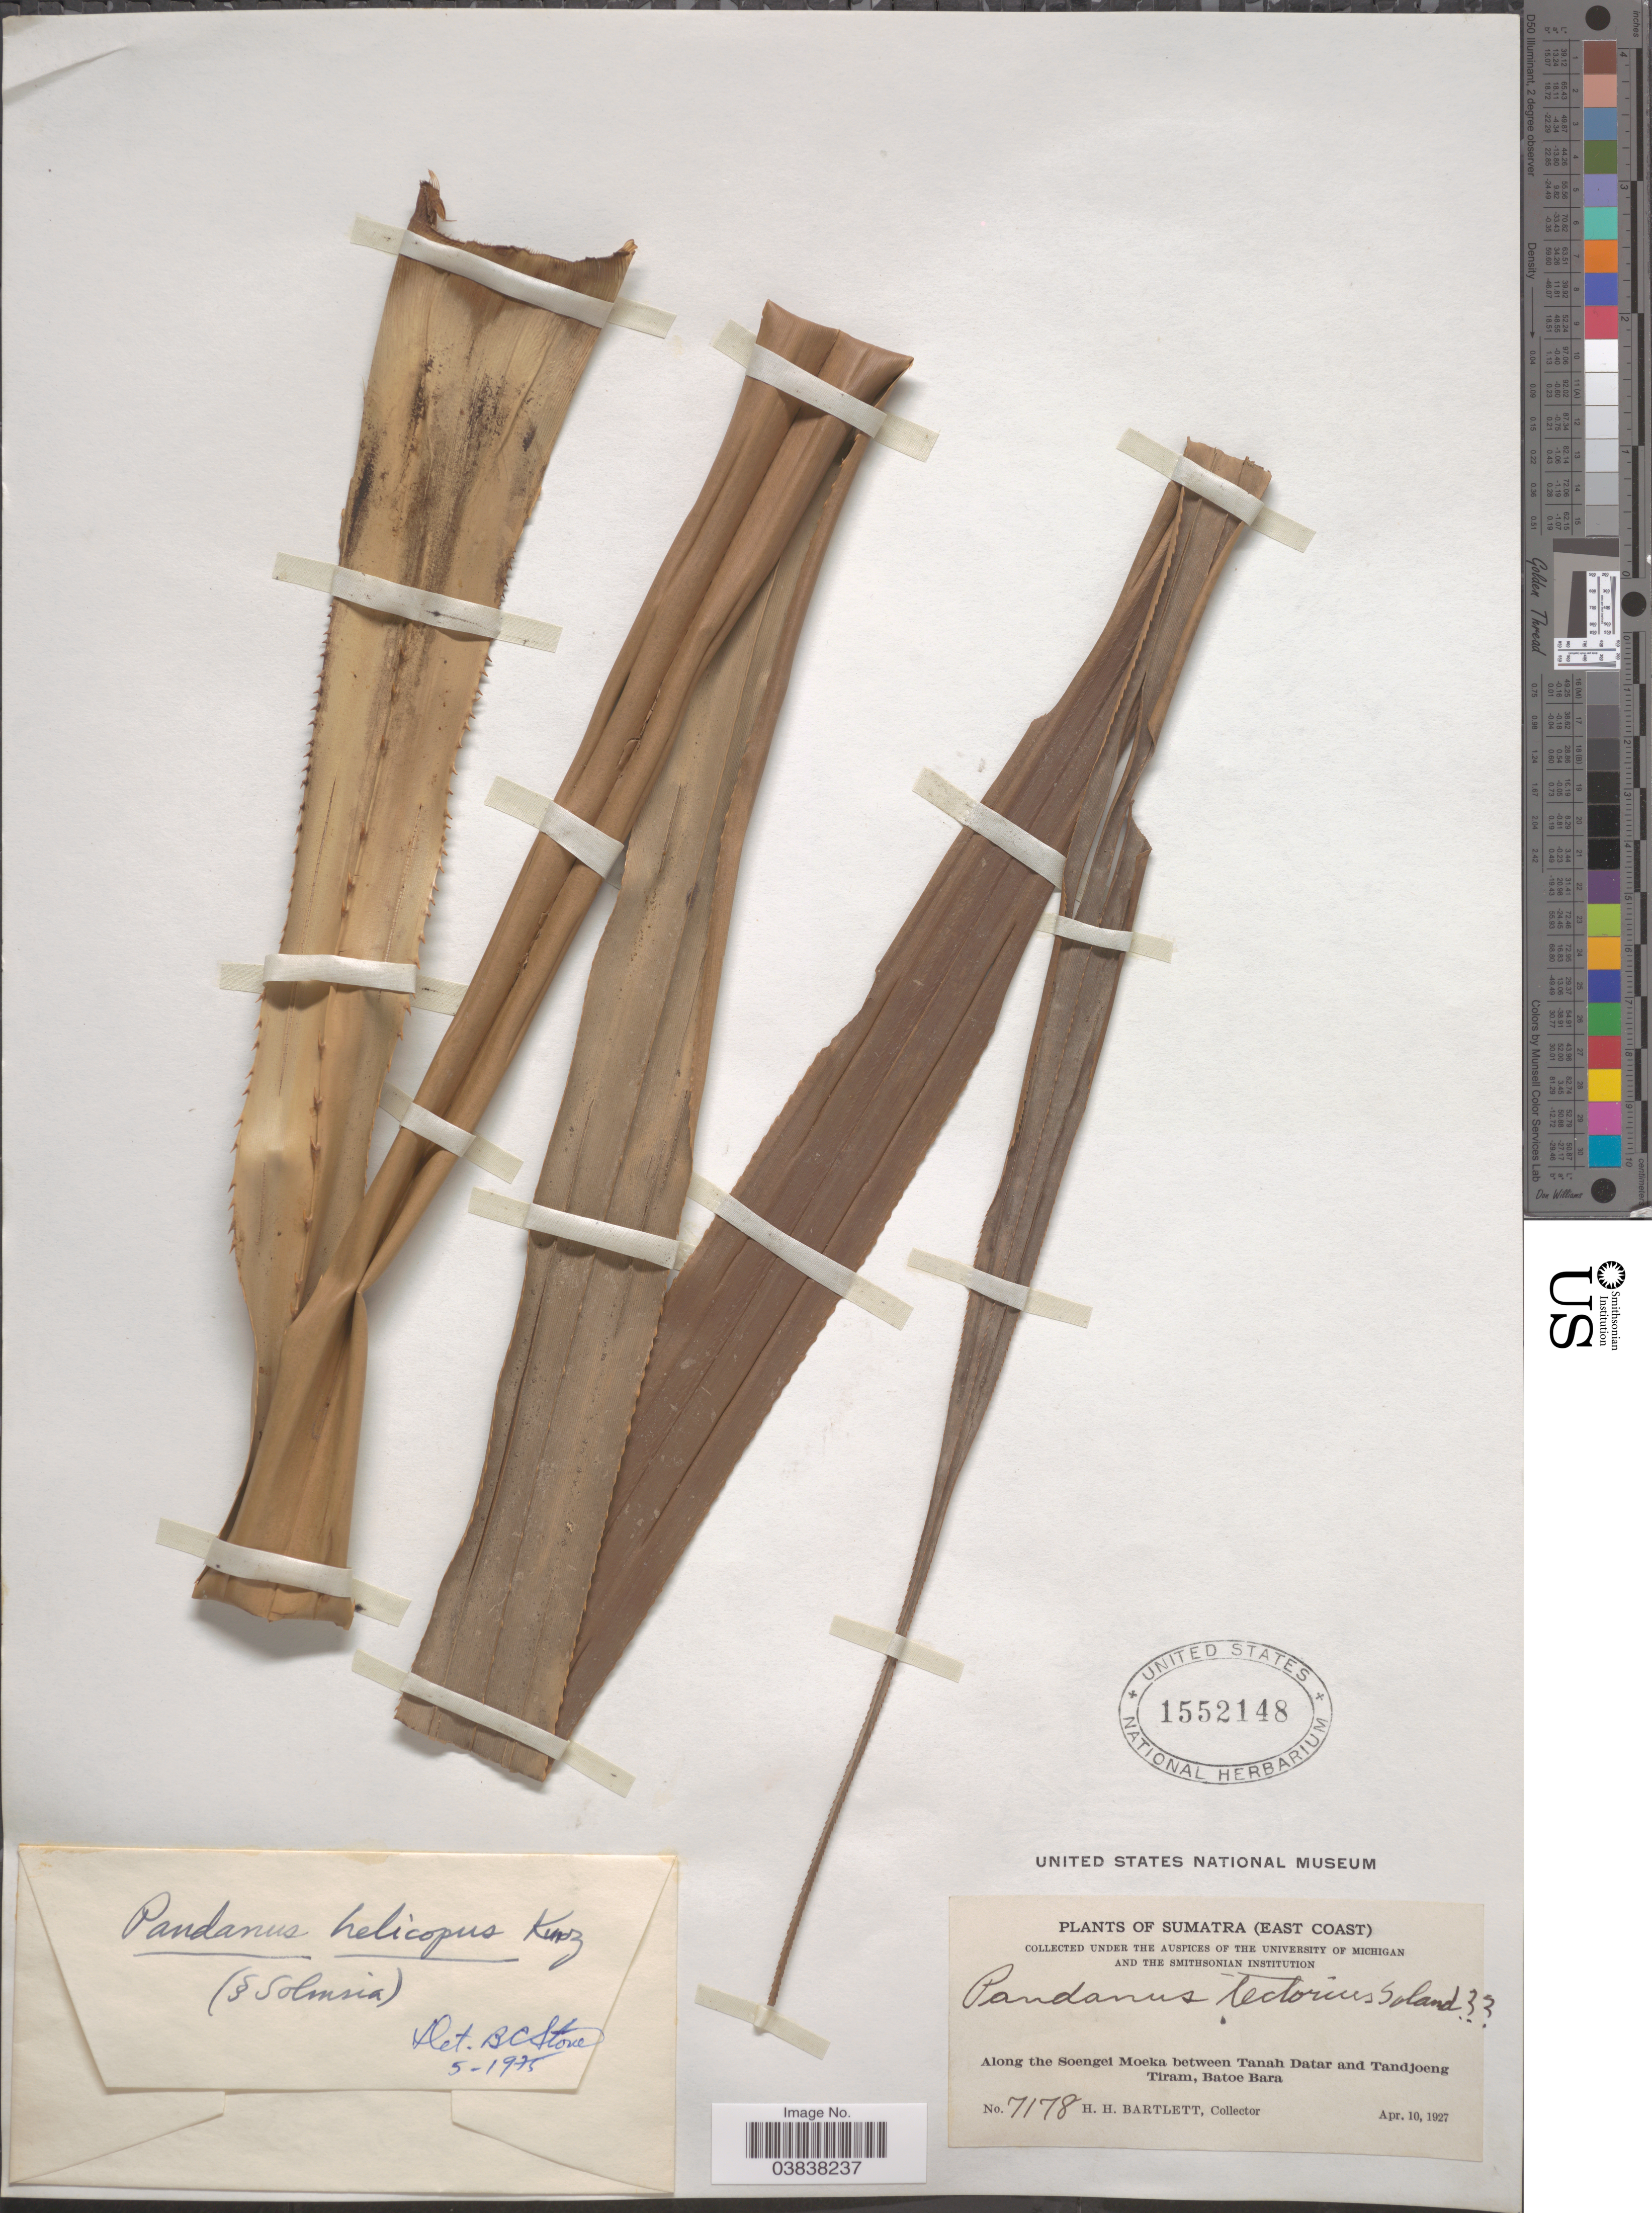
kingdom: Plantae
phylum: Tracheophyta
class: Liliopsida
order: Pandanales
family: Pandanaceae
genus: Pandanus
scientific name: Pandanus helicopus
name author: Kurz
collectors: H. H. Bartlett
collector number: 7178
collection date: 1927-04-10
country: Indonesia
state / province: Sumatra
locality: (East Coast). Along the Soengei Moeka between Tanah Datar and Tandjoeng Tiram, Batoe Bara.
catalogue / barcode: US 1552148